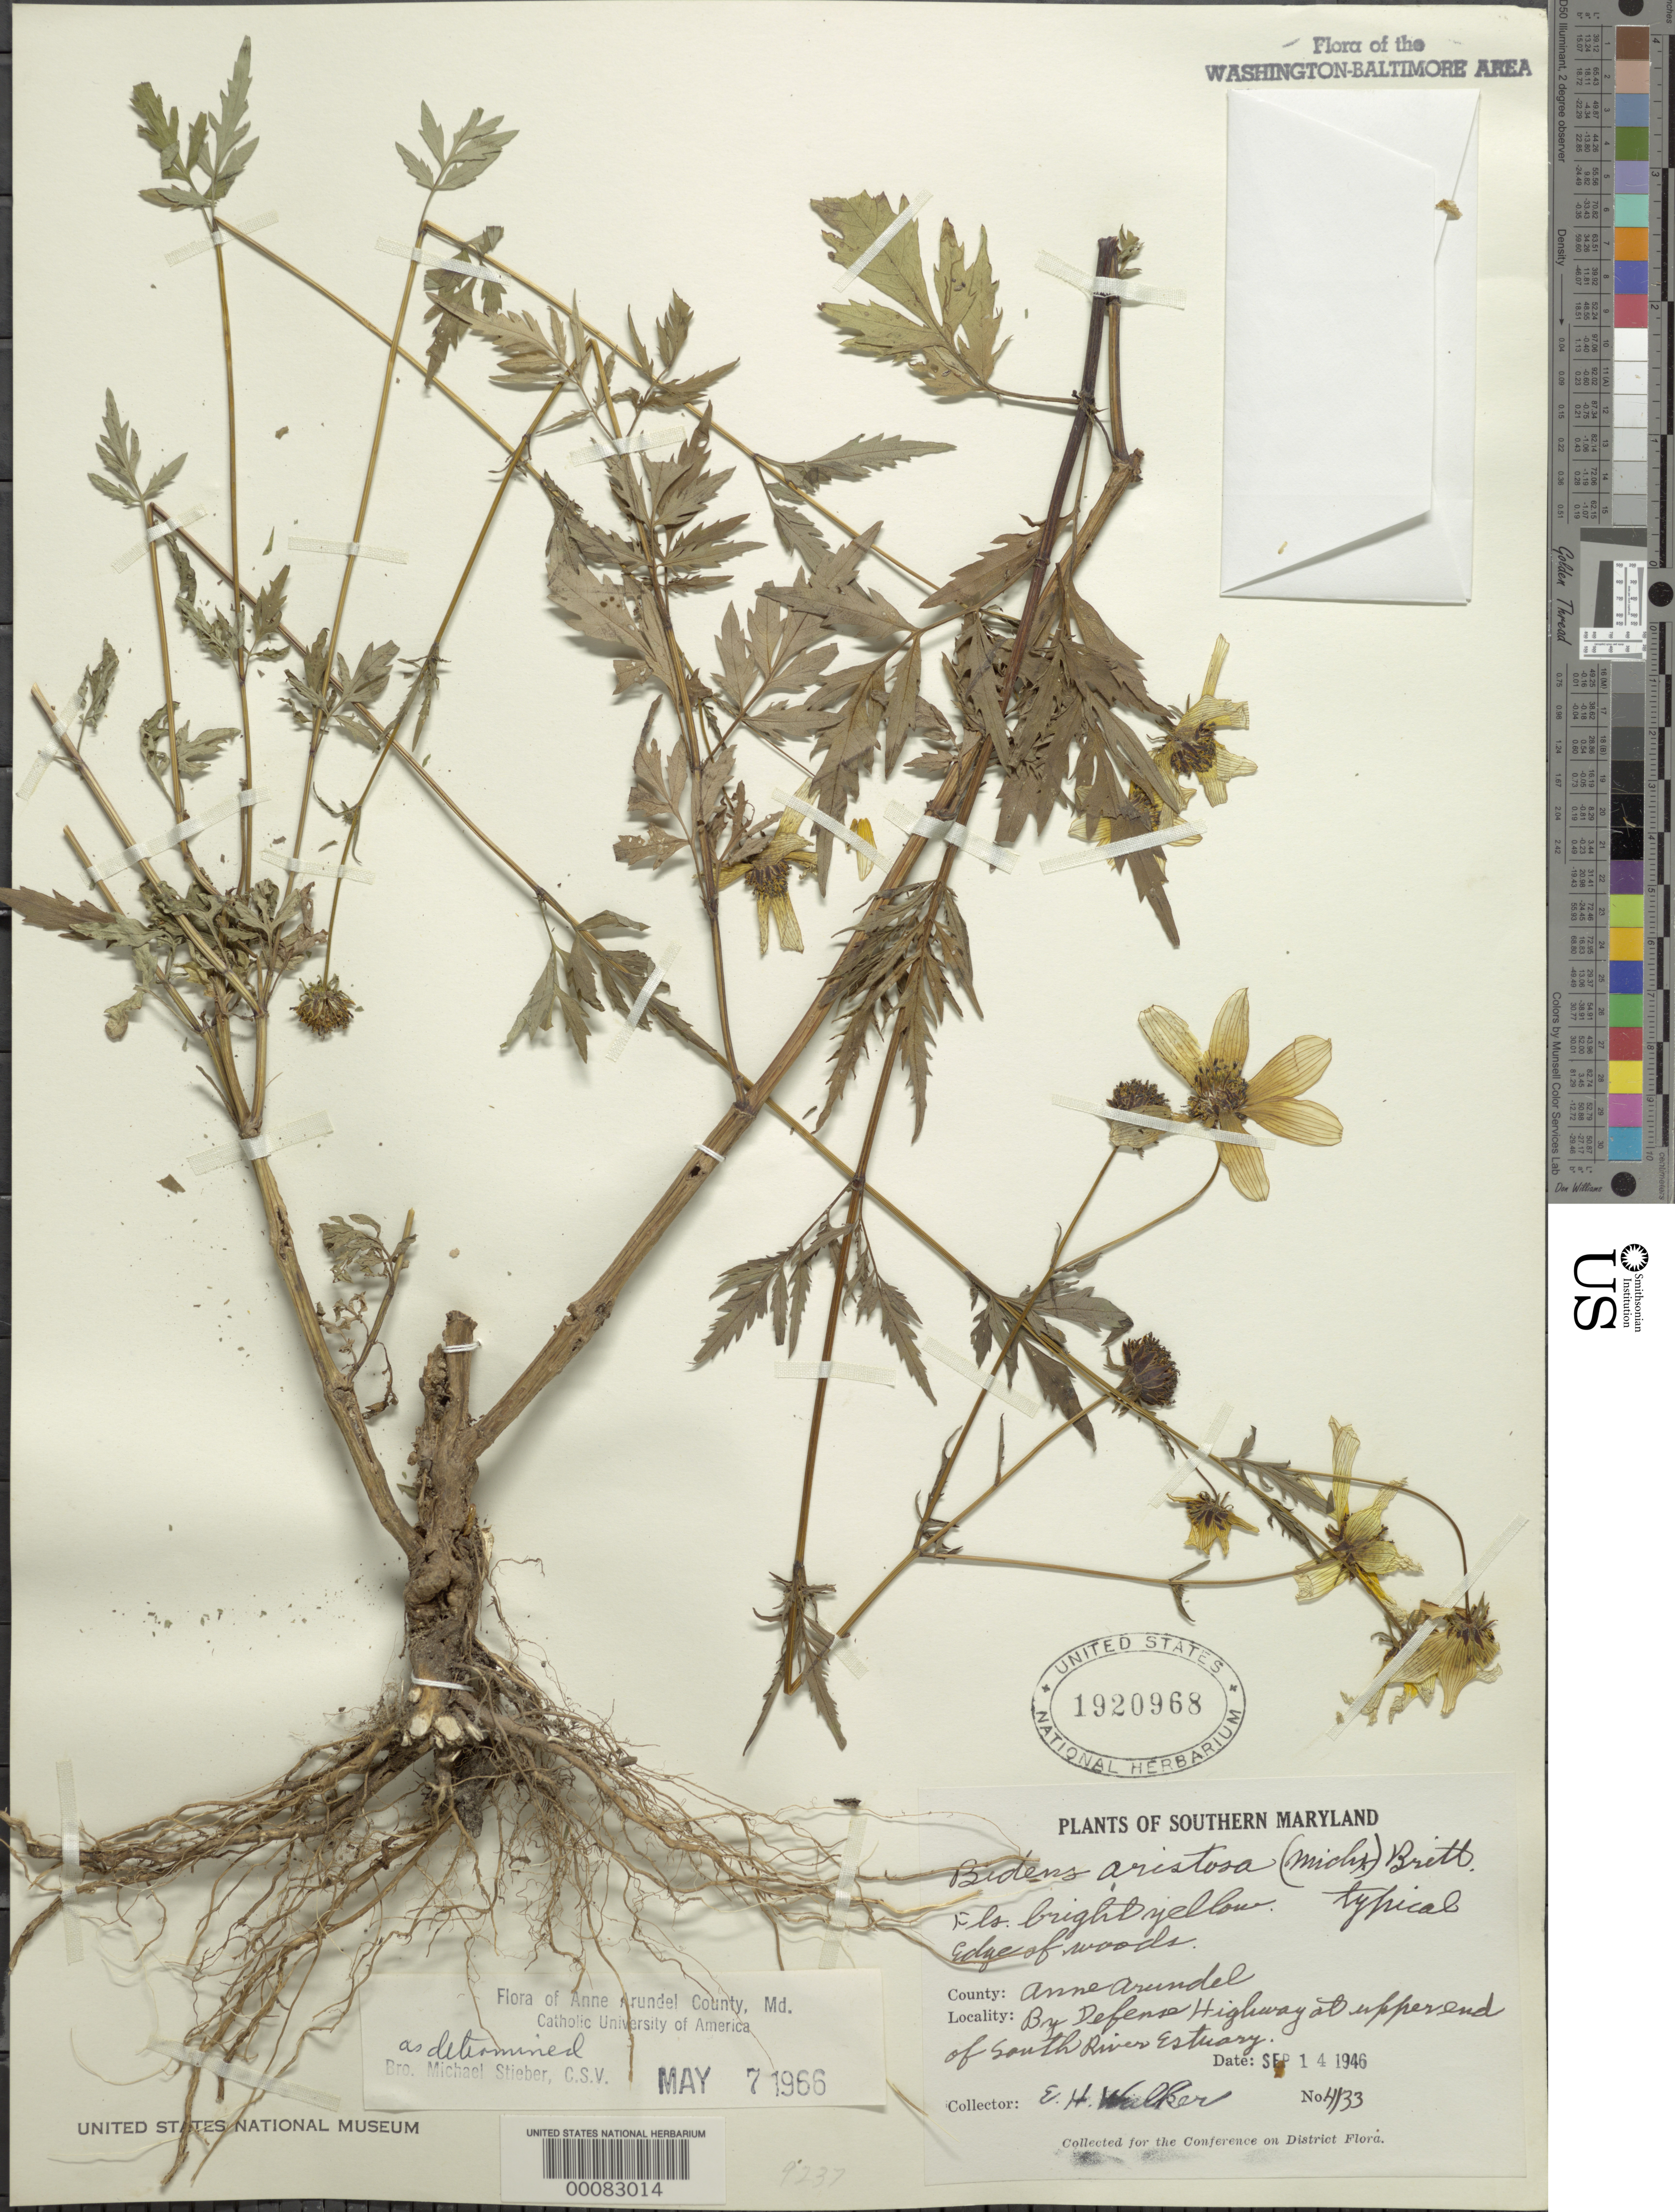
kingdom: Plantae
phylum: Tracheophyta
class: Magnoliopsida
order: Asterales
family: Asteraceae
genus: Bidens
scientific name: Bidens aristosa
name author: (Michx.) Britton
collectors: E. H. Walker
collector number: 4133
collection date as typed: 14 Sep 1946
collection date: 1946-09-14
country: United States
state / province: Maryland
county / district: Anne Arundel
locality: Defense Highway South River Estuary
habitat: Edge of woods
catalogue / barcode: US 1920968